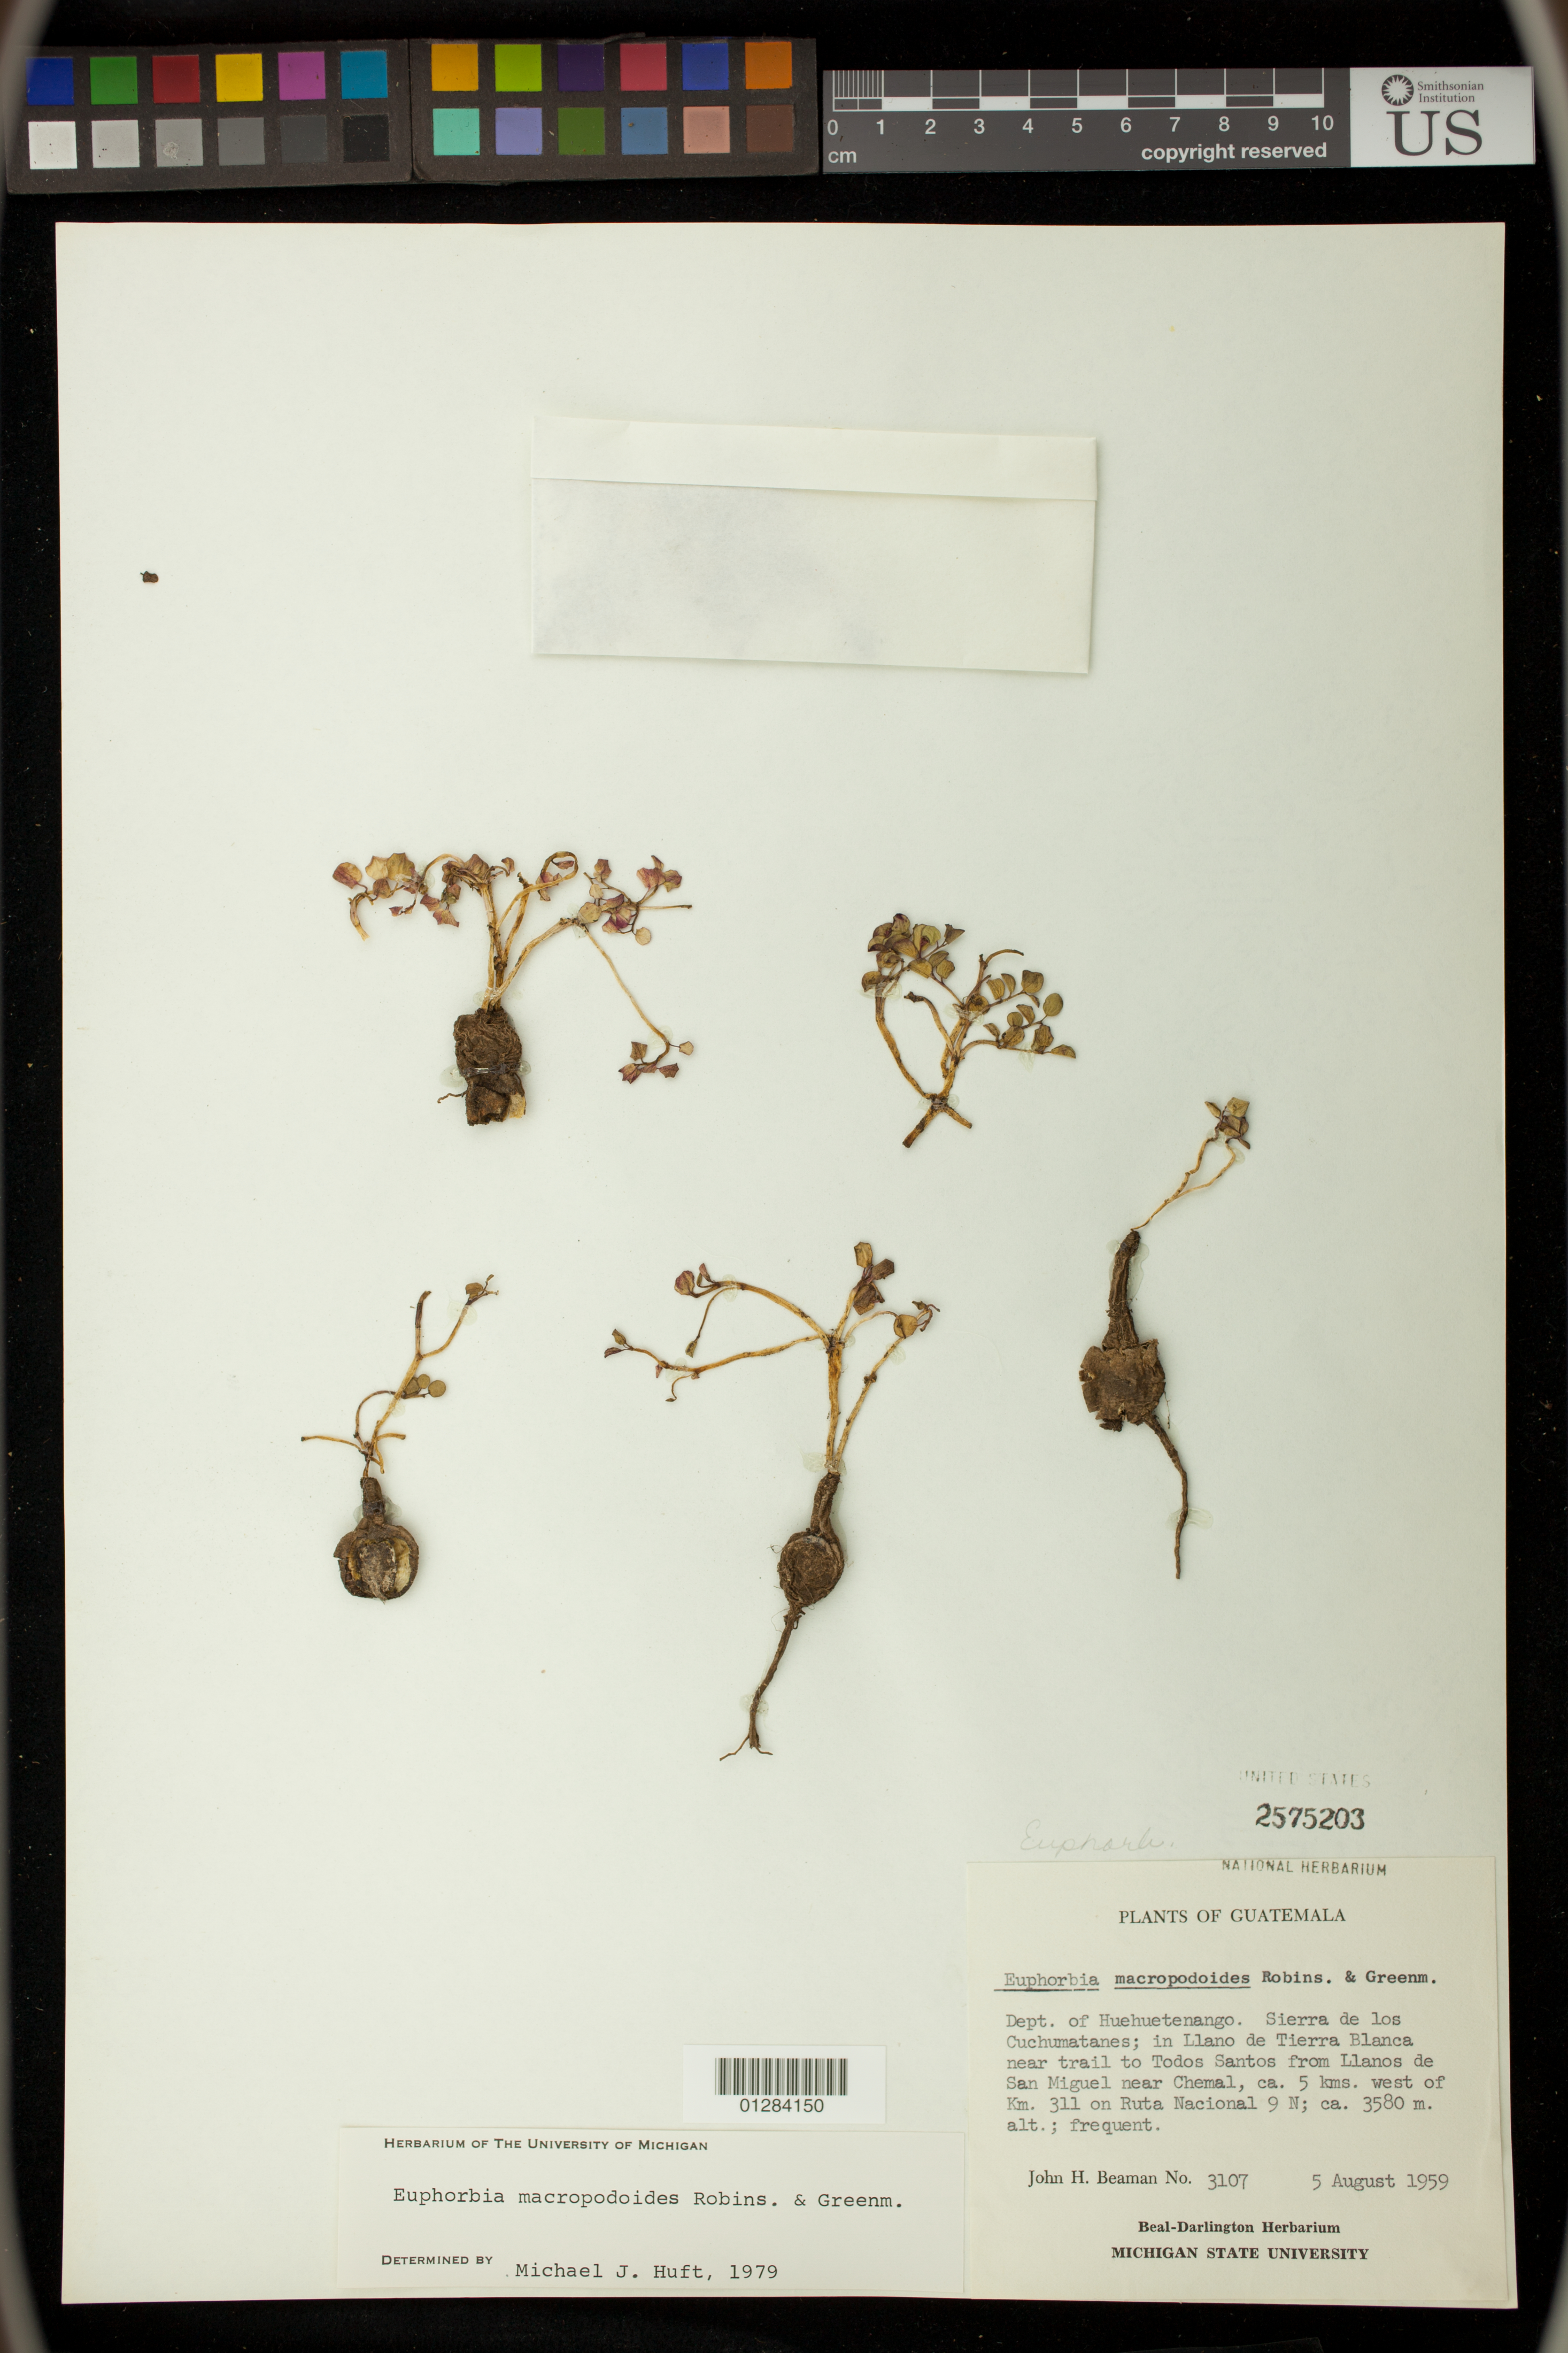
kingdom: Plantae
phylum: Tracheophyta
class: Magnoliopsida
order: Malpighiales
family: Euphorbiaceae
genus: Euphorbia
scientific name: Euphorbia macropodoides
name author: B.L. Rob. & Greenm.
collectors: J. H. Beaman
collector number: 3107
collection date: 1959-08-05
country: Guatemala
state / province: El Quiché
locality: Dept. of Huehuetenango. Sierra de los Cuchumatanes; in Llano de Tierra Blanca near trail to Todos Santos from Llanos de San Miguel near Chemal, ca. 5 kms. west of Km. 311 on Ruta Nacional 9 N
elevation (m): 3580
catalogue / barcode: US 2575203